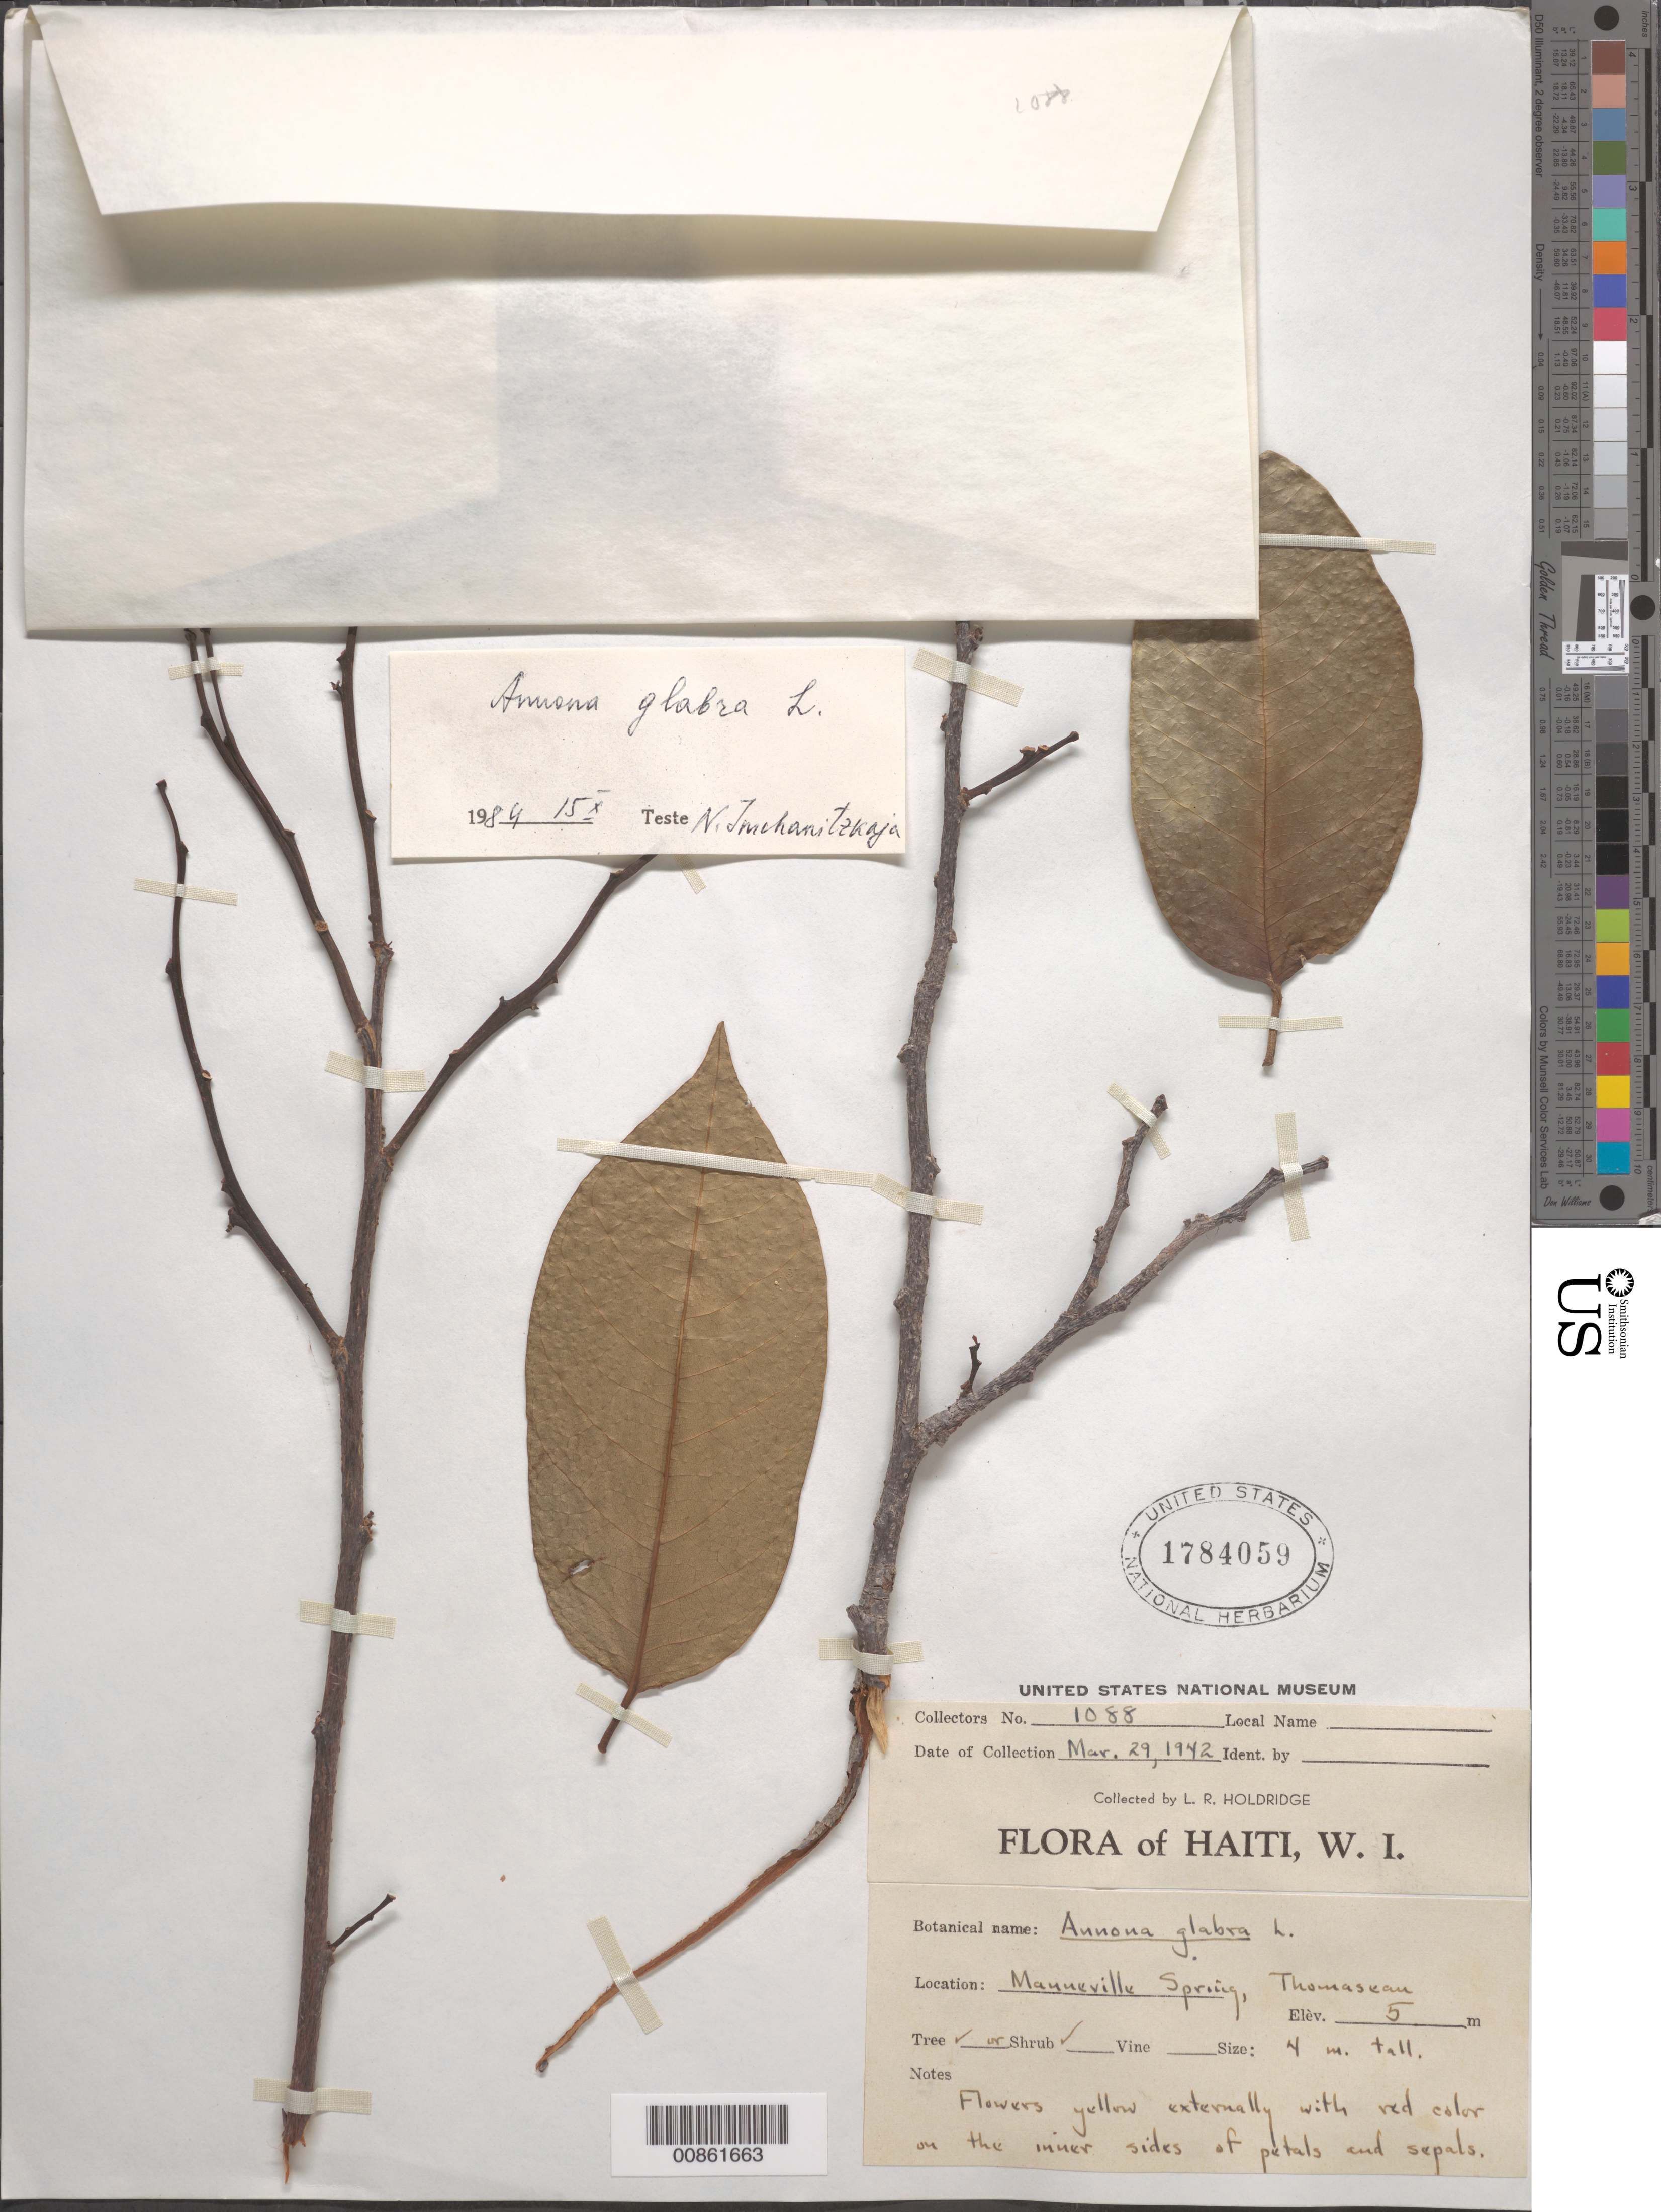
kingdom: Plantae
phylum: Tracheophyta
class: Magnoliopsida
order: Magnoliales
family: Annonaceae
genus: Annona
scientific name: Annona glabra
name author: L.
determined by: Imchanitzkaja, N.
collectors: L. Holdridge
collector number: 1088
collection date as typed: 29 Mar 1942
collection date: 1942-03-29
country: Haiti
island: Hispaniola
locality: Manneville Spring, Thomaseau.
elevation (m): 5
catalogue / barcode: US 1784059